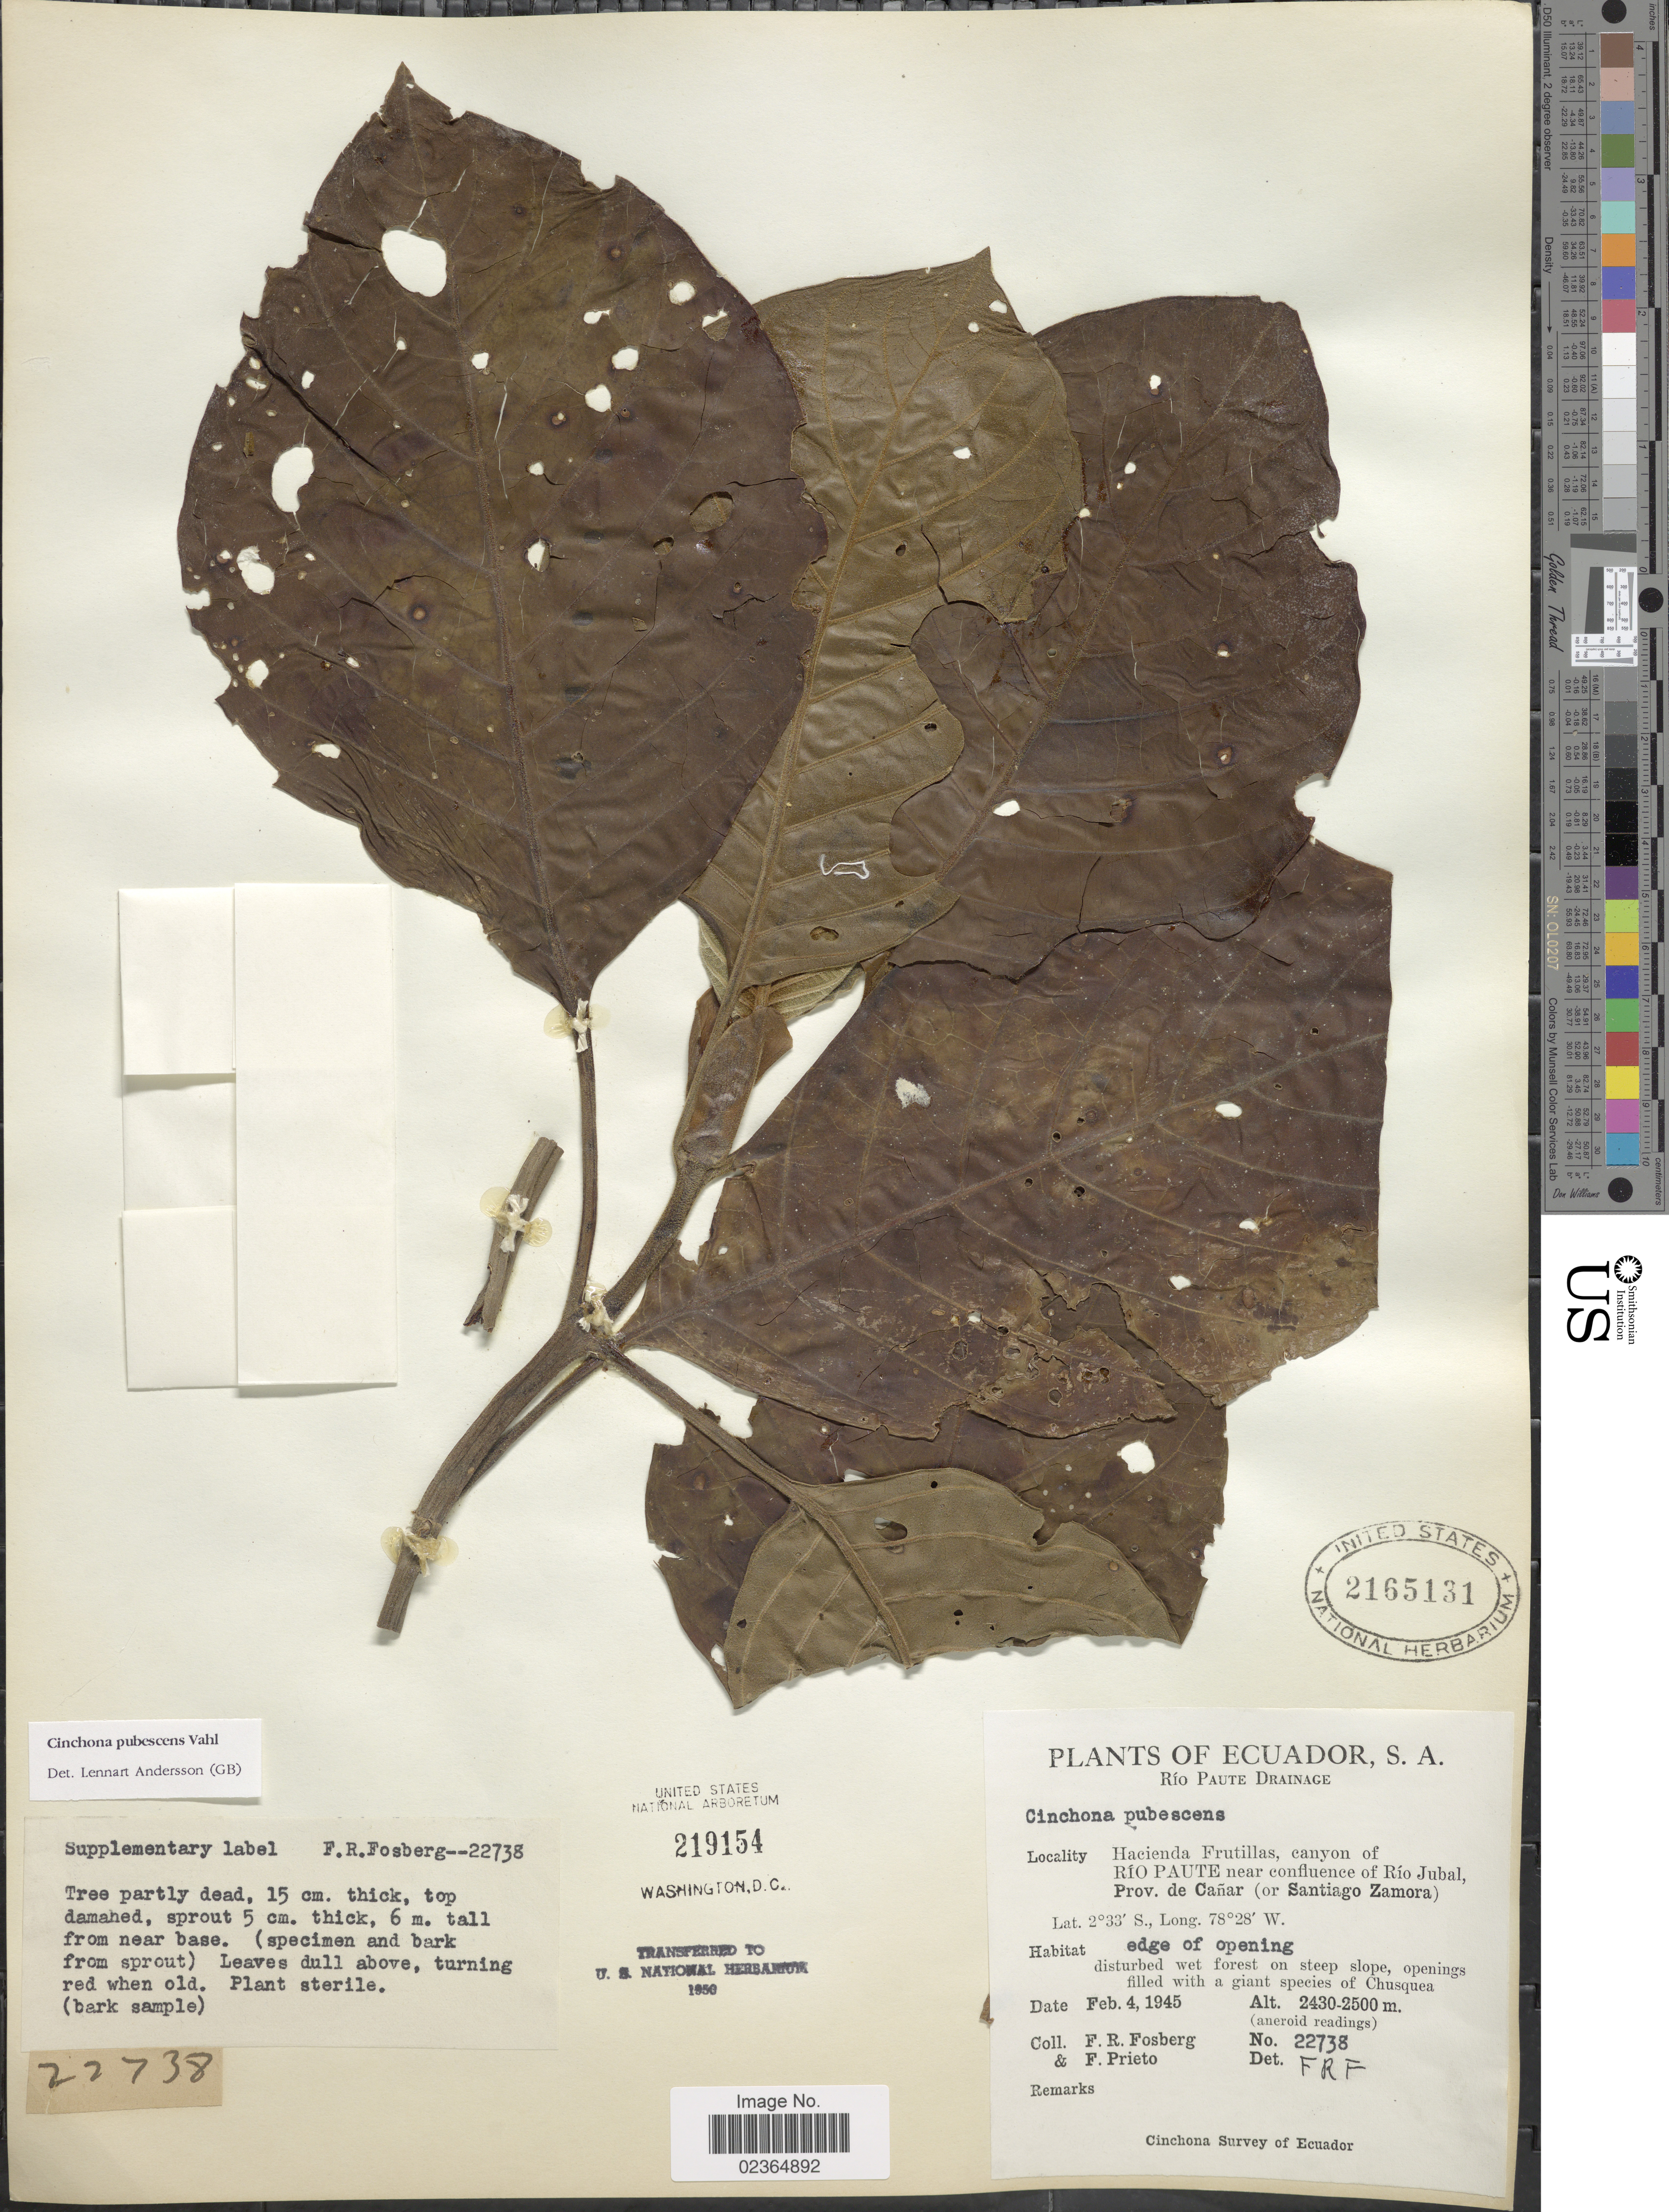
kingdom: Plantae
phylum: Tracheophyta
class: Magnoliopsida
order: Gentianales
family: Rubiaceae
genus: Cinchona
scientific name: Cinchona pubescens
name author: Vahl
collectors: F. R. Fosberg & F. Prieto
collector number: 22738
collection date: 1945-02-04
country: Ecuador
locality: Río Paute Drainage. Hacienda Frutillas, canyon of Río Paute near confluence of Río Jubal, Prov. de Cañar (or Santiago Zamora)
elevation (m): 2430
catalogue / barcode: US 2165131